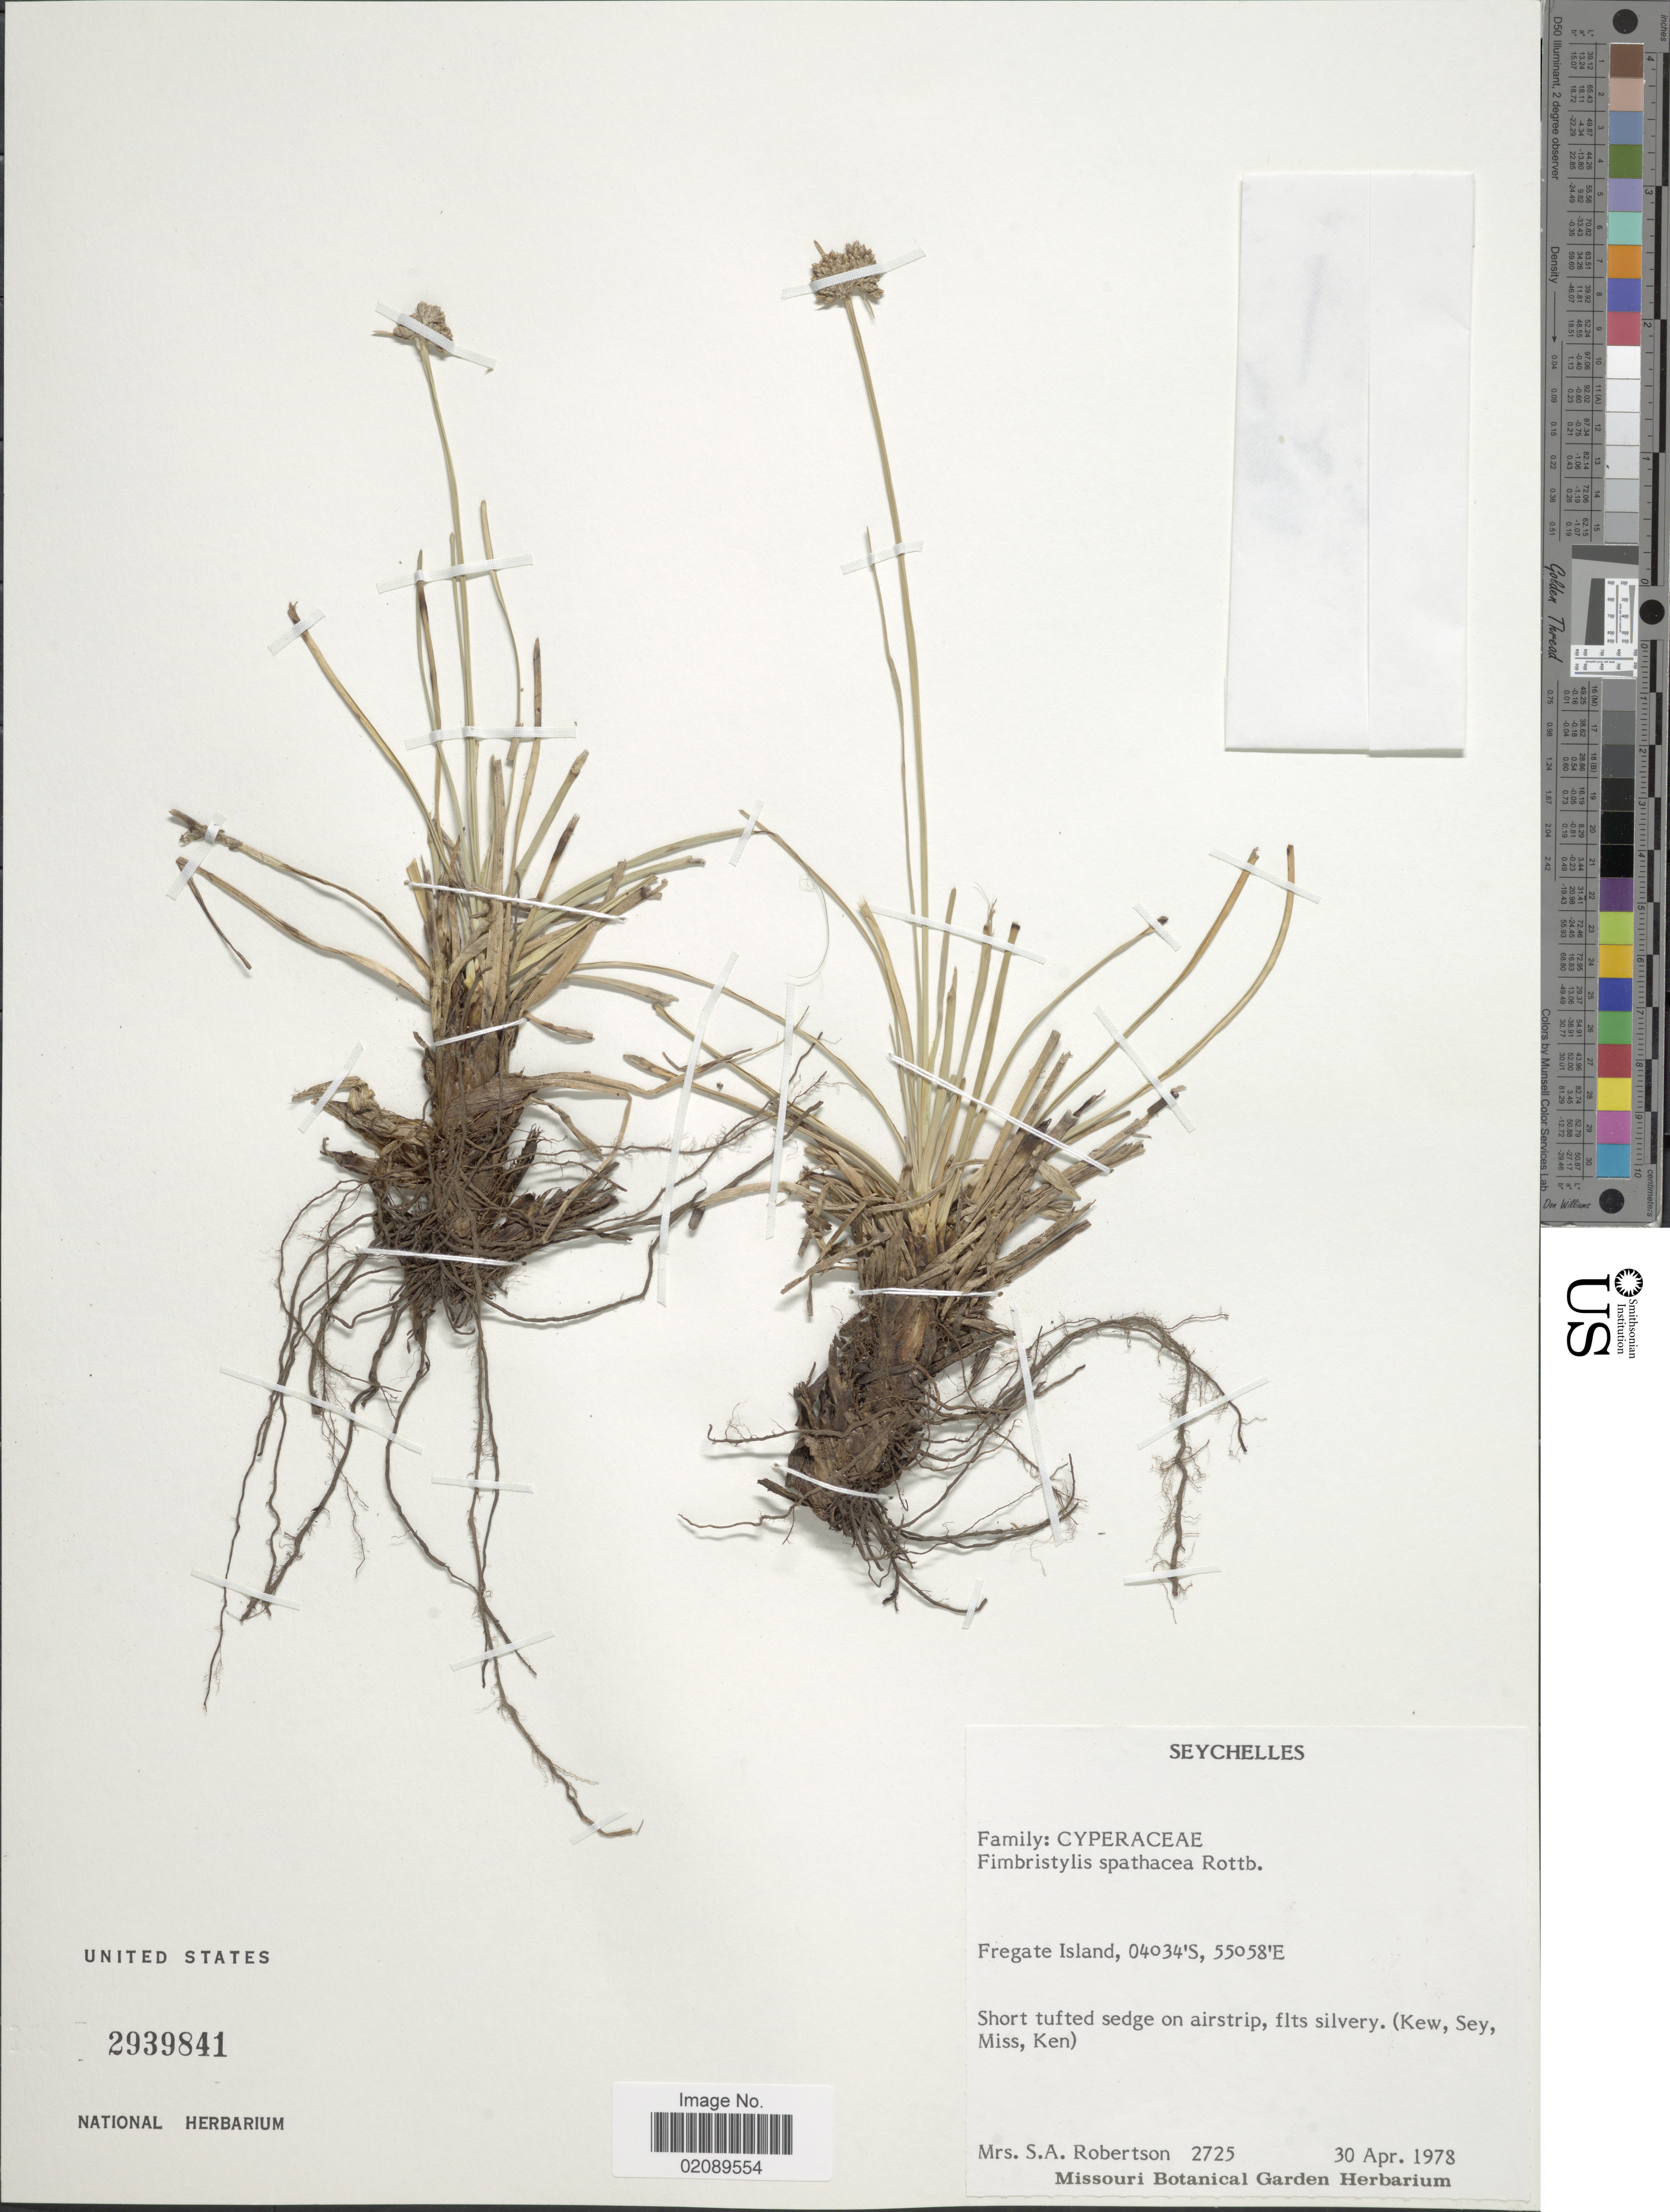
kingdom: Plantae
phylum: Tracheophyta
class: Liliopsida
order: Poales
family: Cyperaceae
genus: Fimbristylis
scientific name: Fimbristylis cymosa subsp. spathacea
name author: (Roth) T. Koyama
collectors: S. Robertson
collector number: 2725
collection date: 1978-04-30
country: Seychelles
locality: Fregate Island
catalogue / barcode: US 2939841